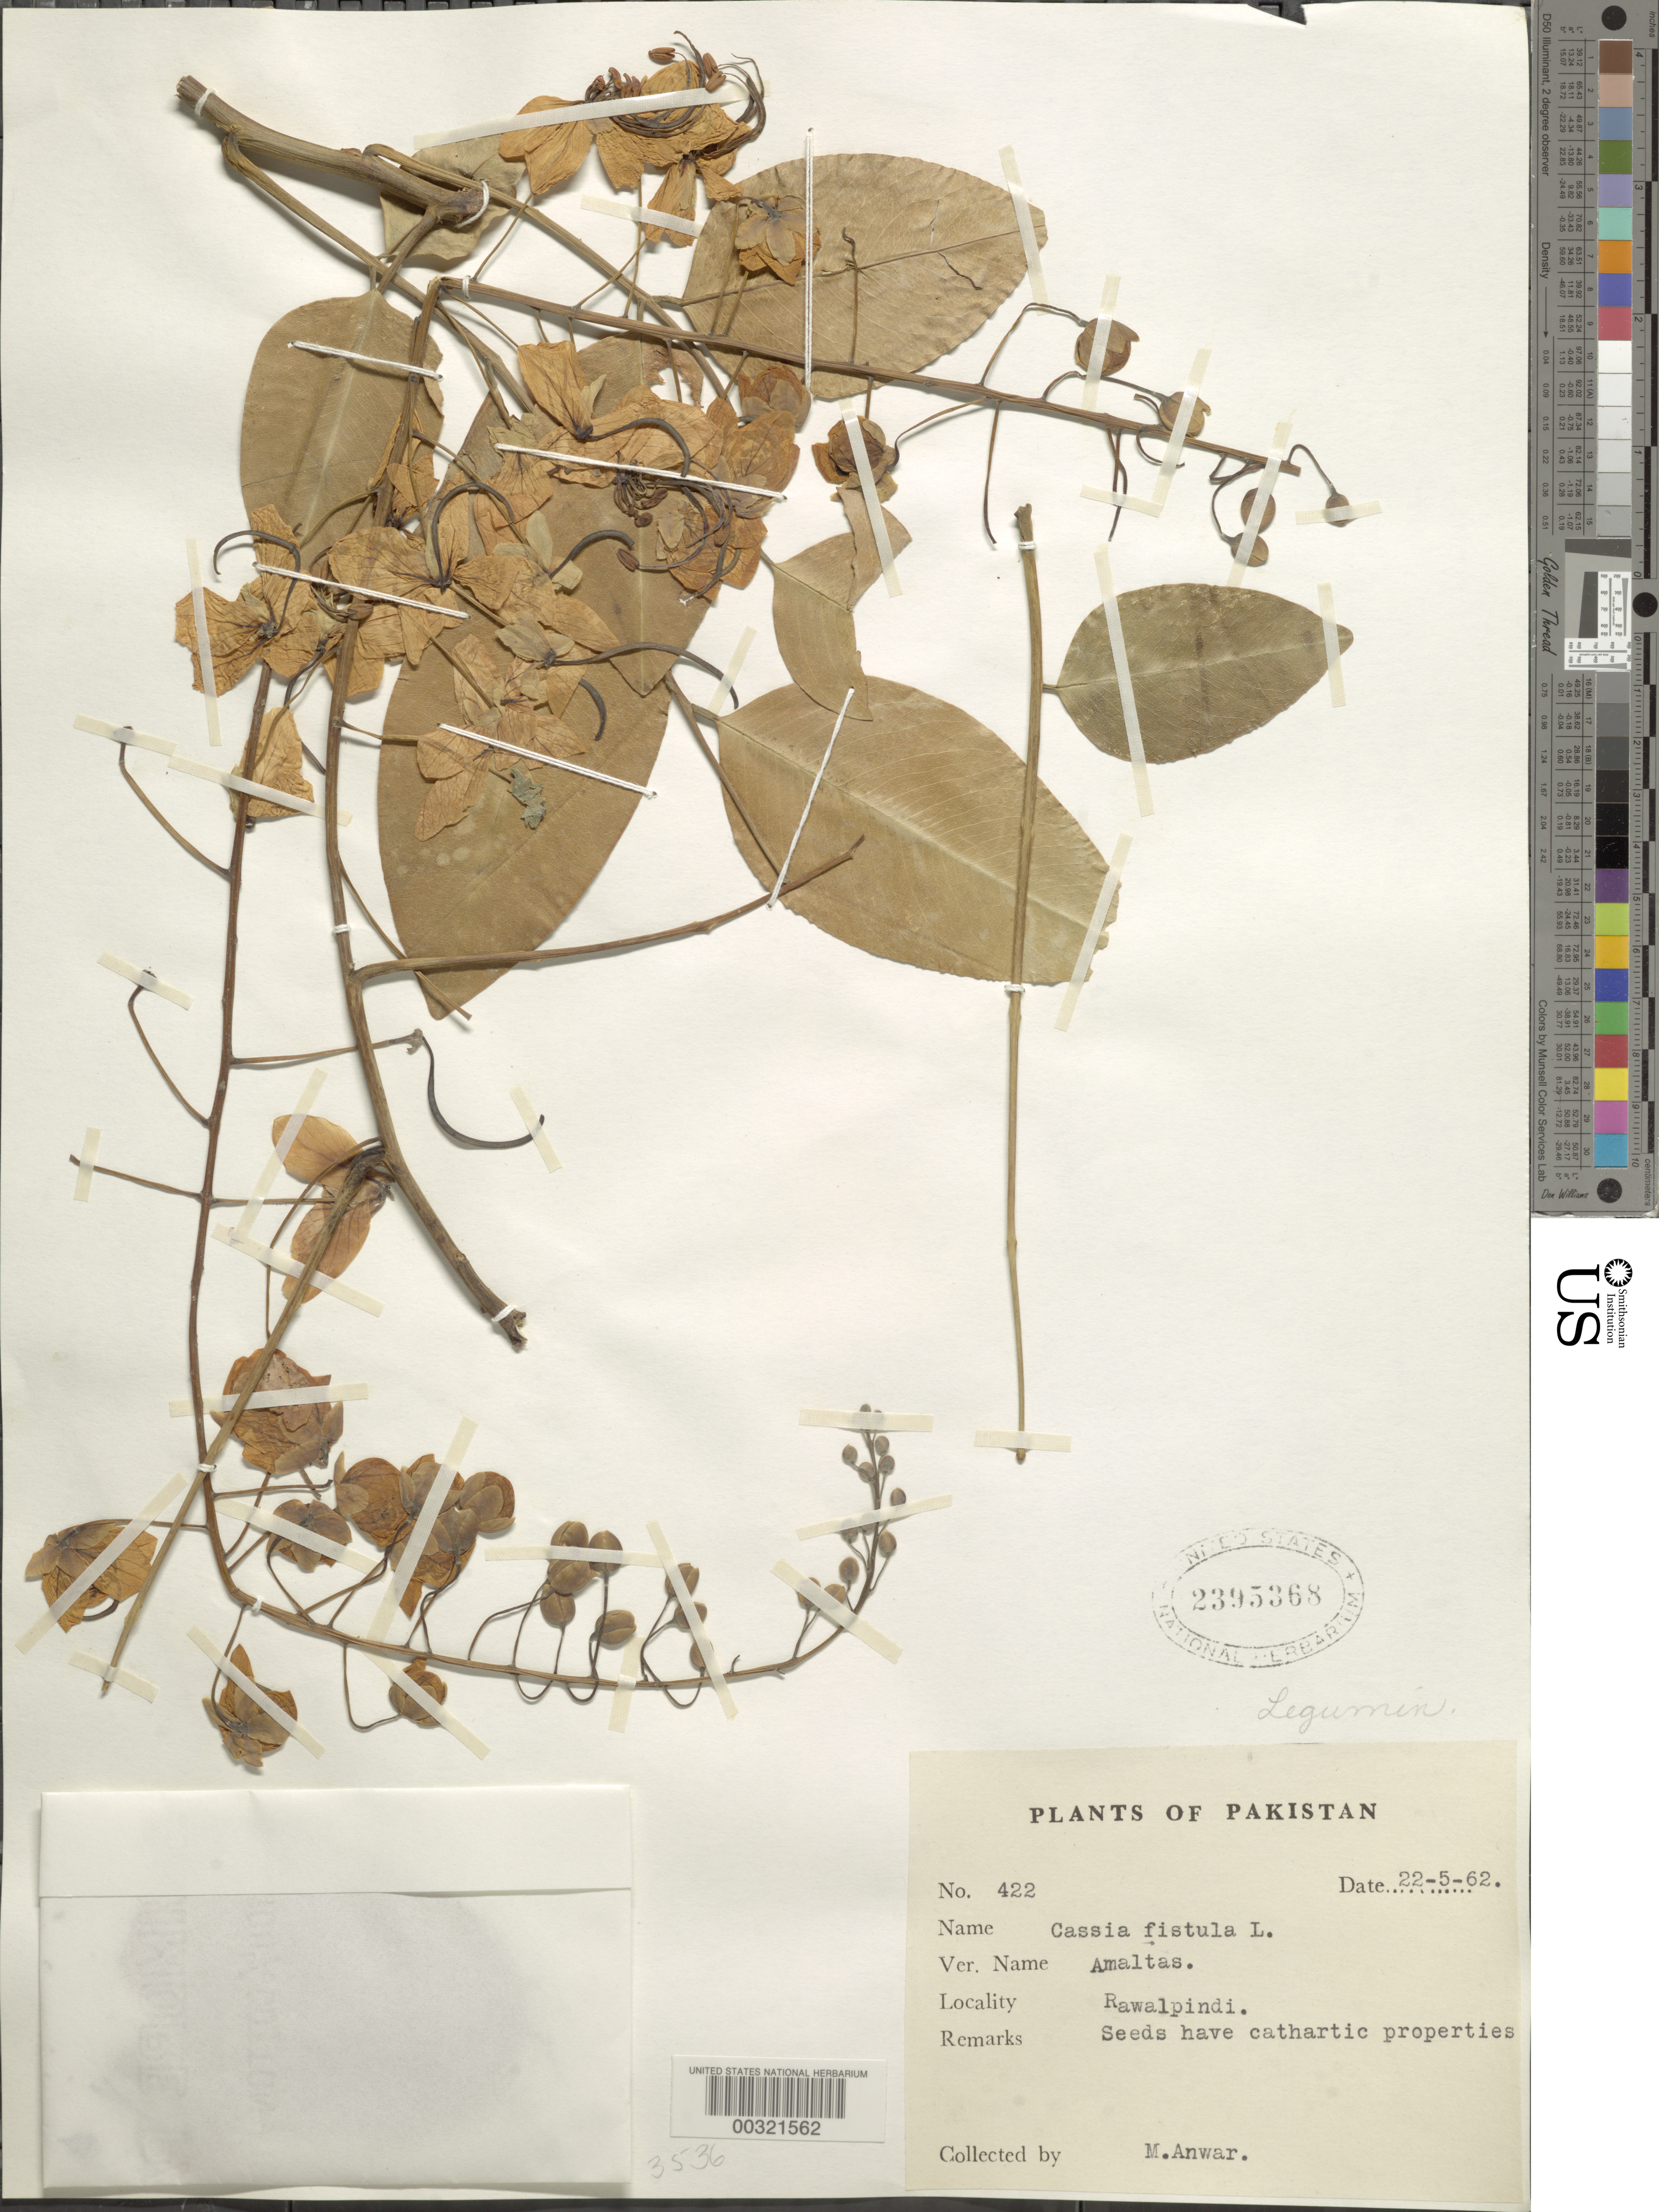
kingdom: Plantae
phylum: Tracheophyta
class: Magnoliopsida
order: Fabales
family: Fabaceae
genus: Cassia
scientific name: Cassia fistula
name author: L.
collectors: M. Anwar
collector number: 422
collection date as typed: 22 May 1962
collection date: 1962-05-22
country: Pakistan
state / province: Punjab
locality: Rawalpindi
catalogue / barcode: US 2395368